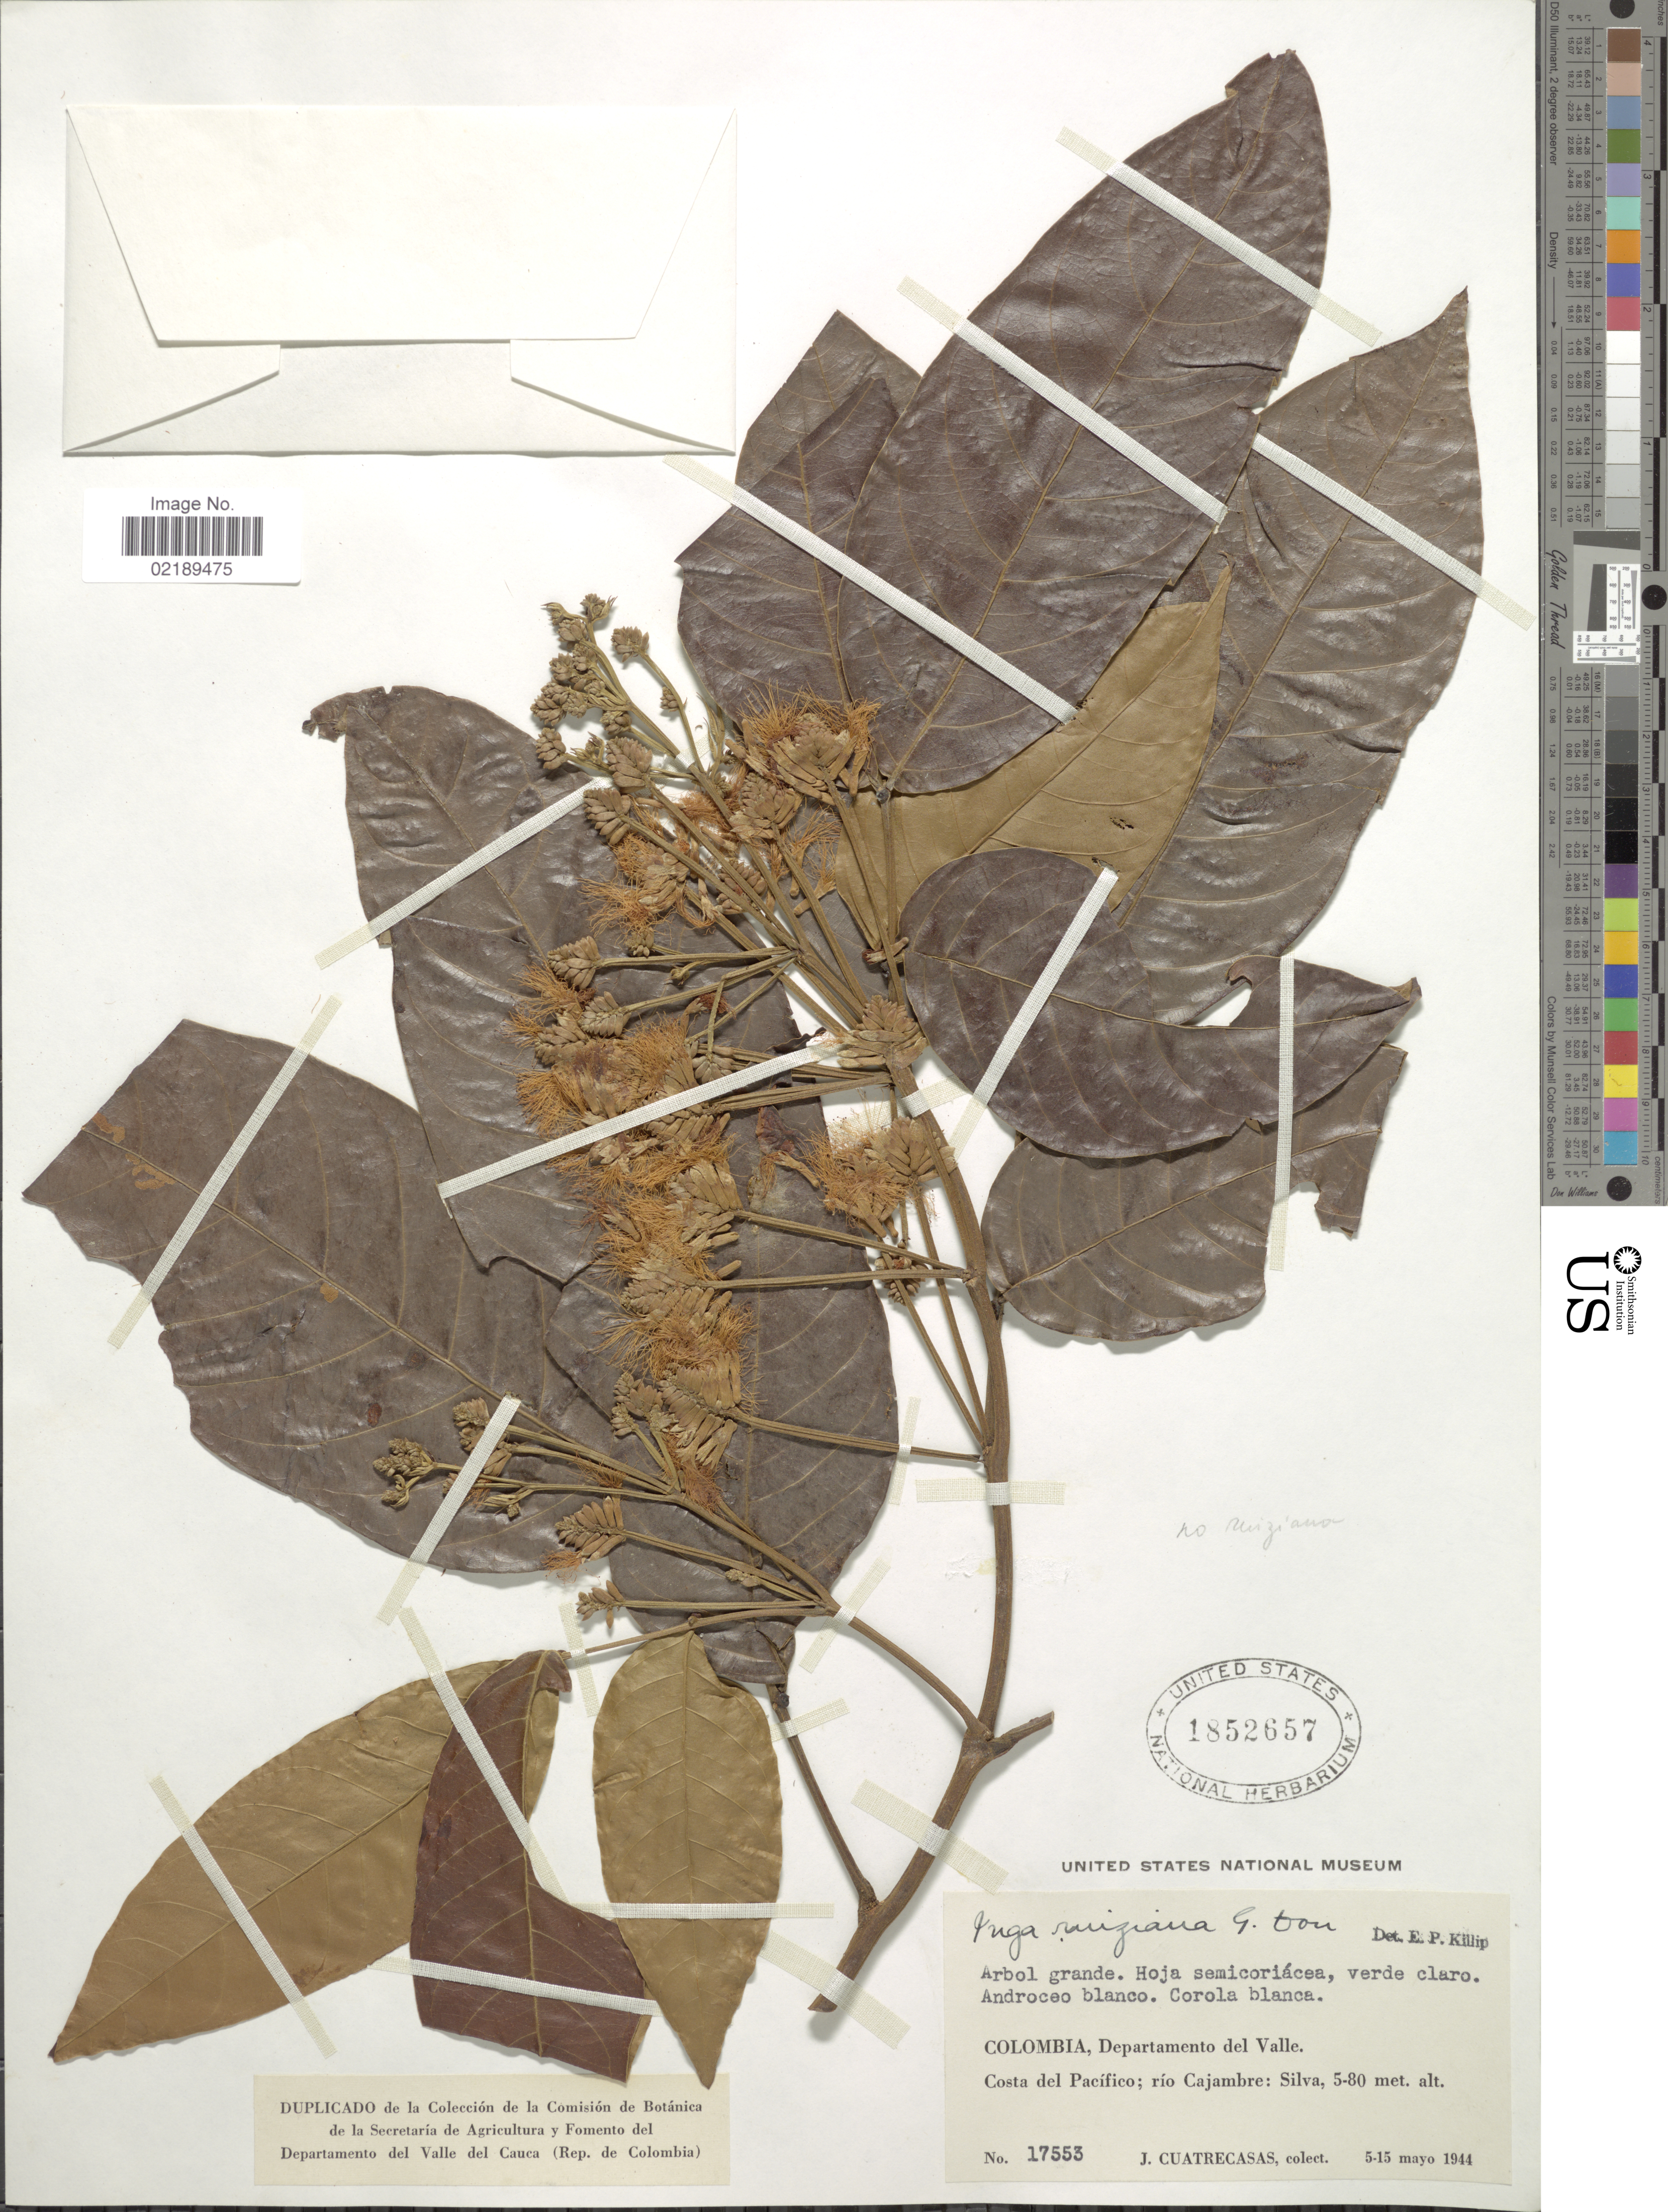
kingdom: Plantae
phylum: Tracheophyta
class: Magnoliopsida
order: Fabales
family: Fabaceae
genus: Inga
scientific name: Inga ruiziana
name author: G. Don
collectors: J. Cuatrecasas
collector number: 17553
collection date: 1944-05-05/1944-05-15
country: Colombia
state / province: Valle del Cauca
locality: Valle, Costa del Pacifico; rio Cajambre: Silva.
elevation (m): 5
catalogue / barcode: US 1852657